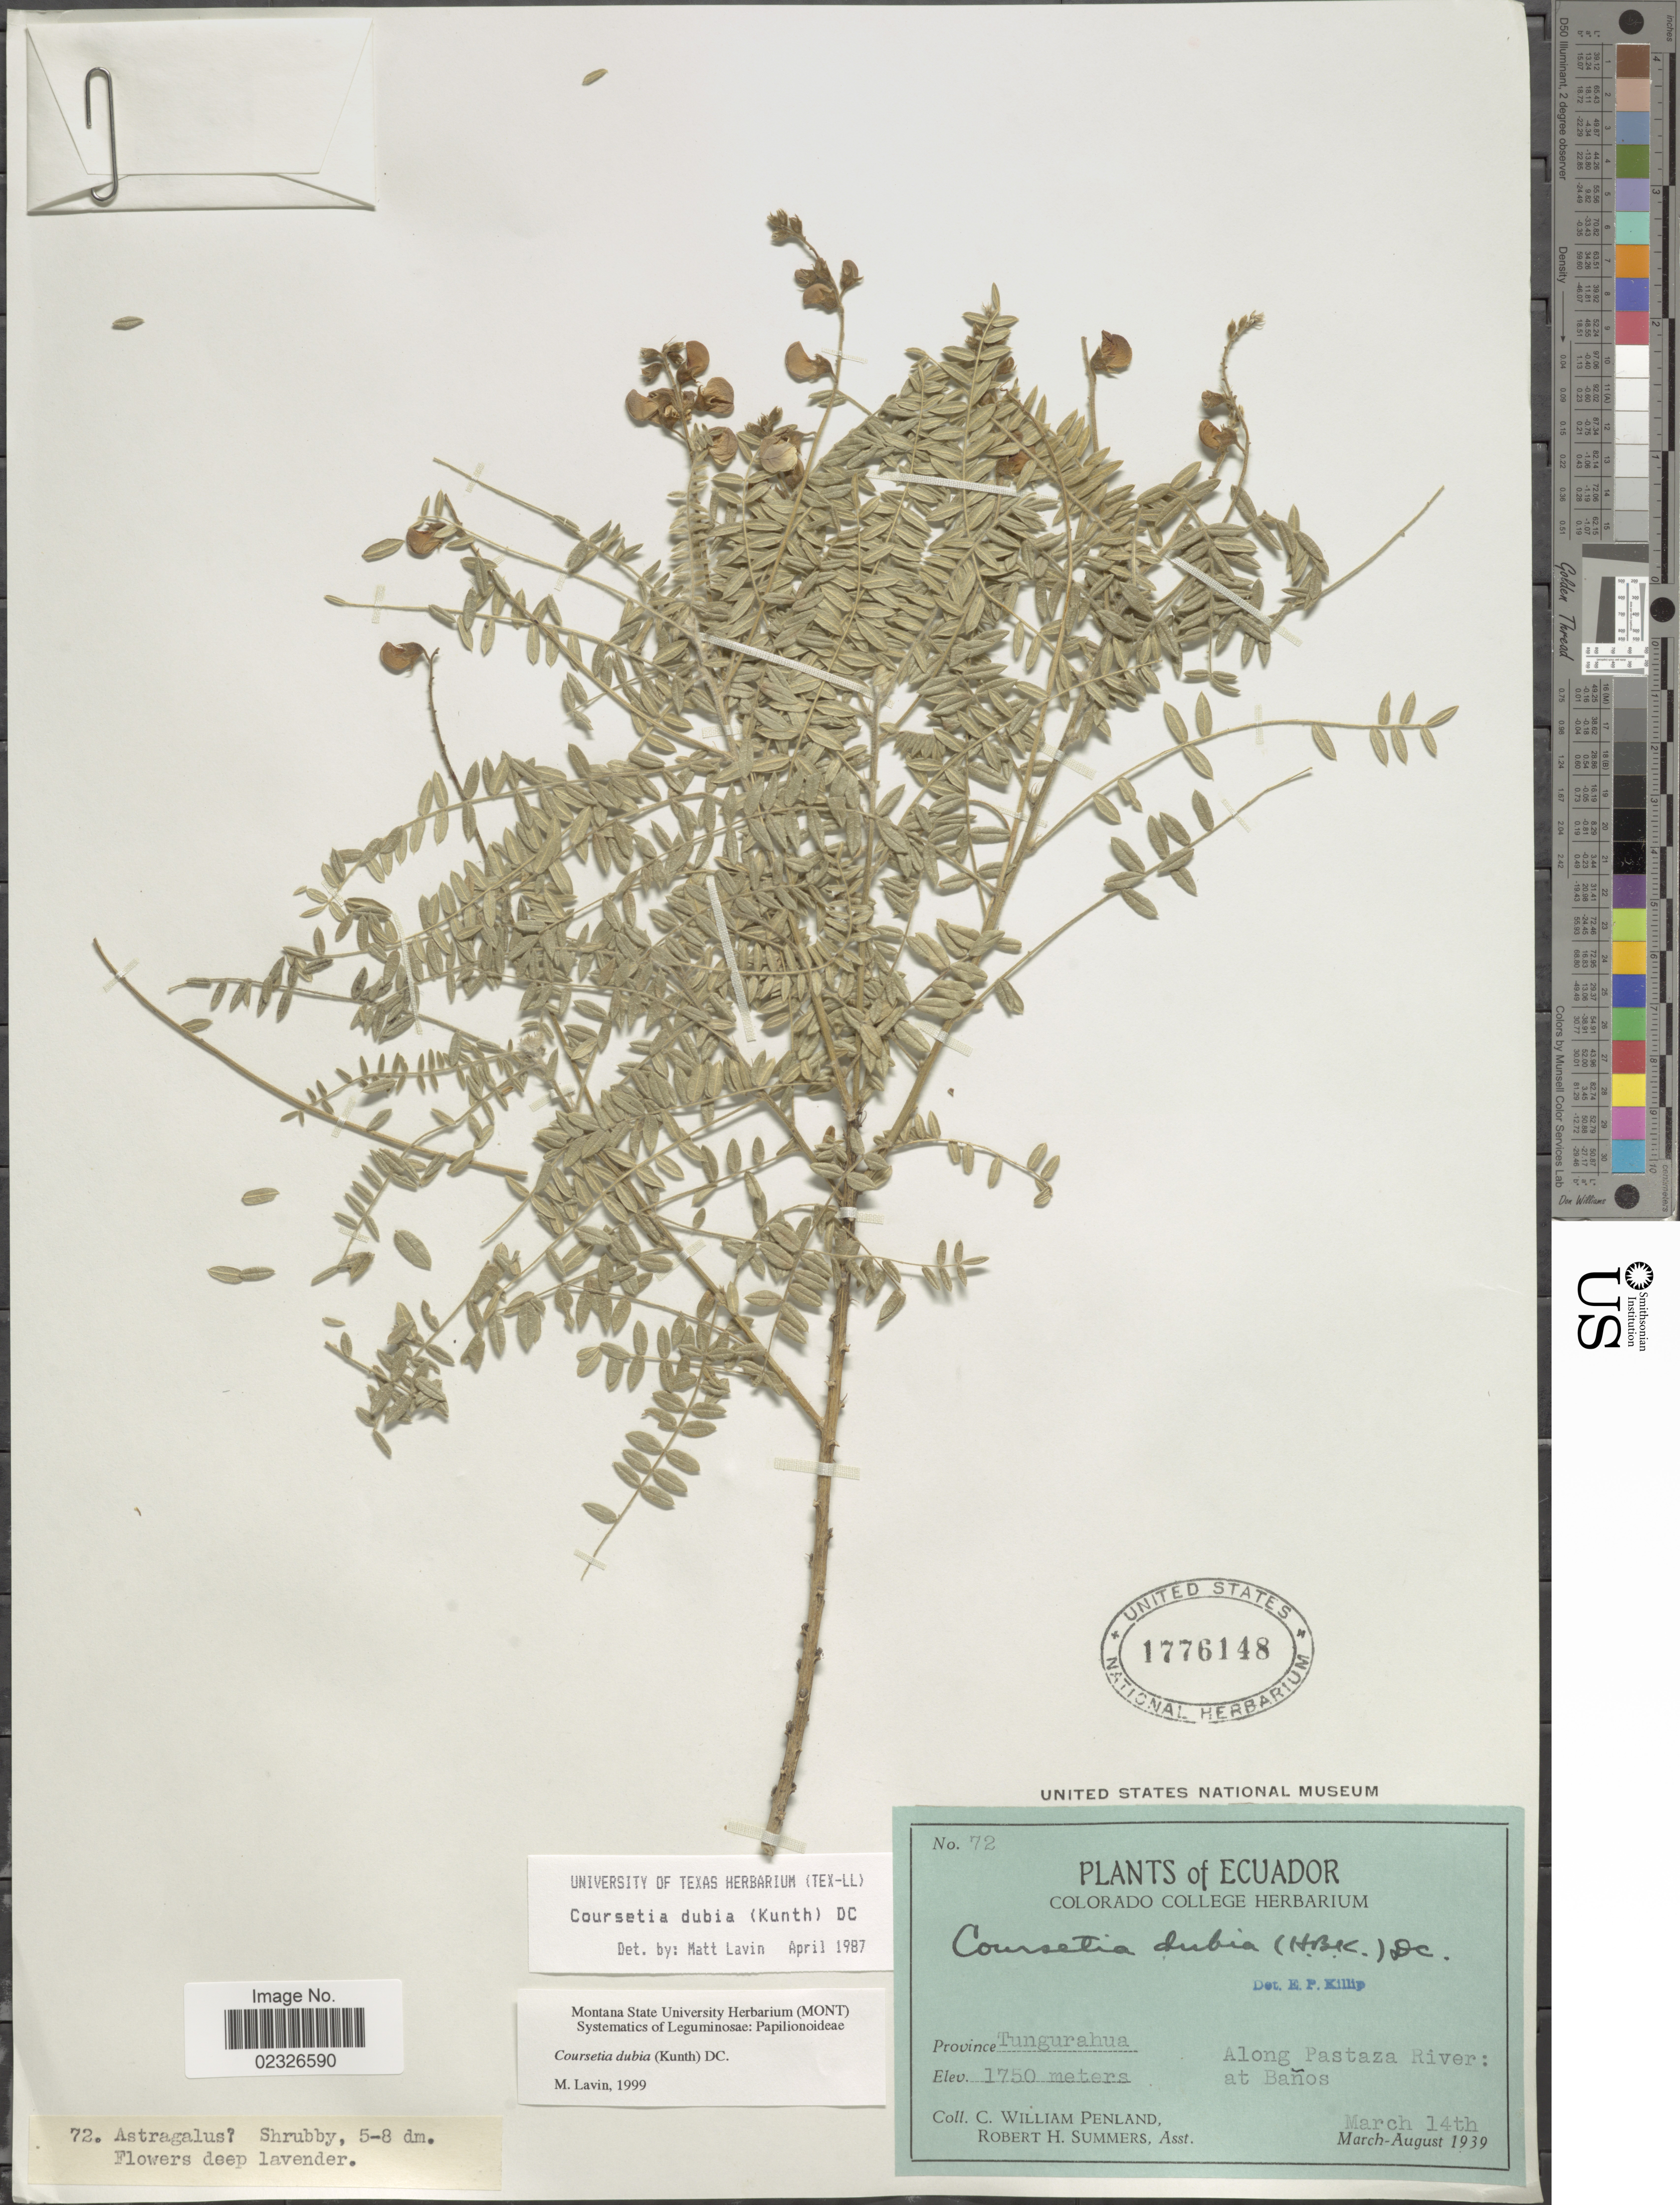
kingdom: Plantae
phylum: Tracheophyta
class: Magnoliopsida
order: Fabales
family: Fabaceae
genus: Coursetia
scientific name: Coursetia dubia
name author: (Kunth) DC.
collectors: C. W. Penland & R. Summers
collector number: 72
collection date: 1939-03-14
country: Ecuador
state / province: Tungurahua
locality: Province Tungurahua. Along Pastaza River: at Banos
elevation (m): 1750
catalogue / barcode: US 1776148